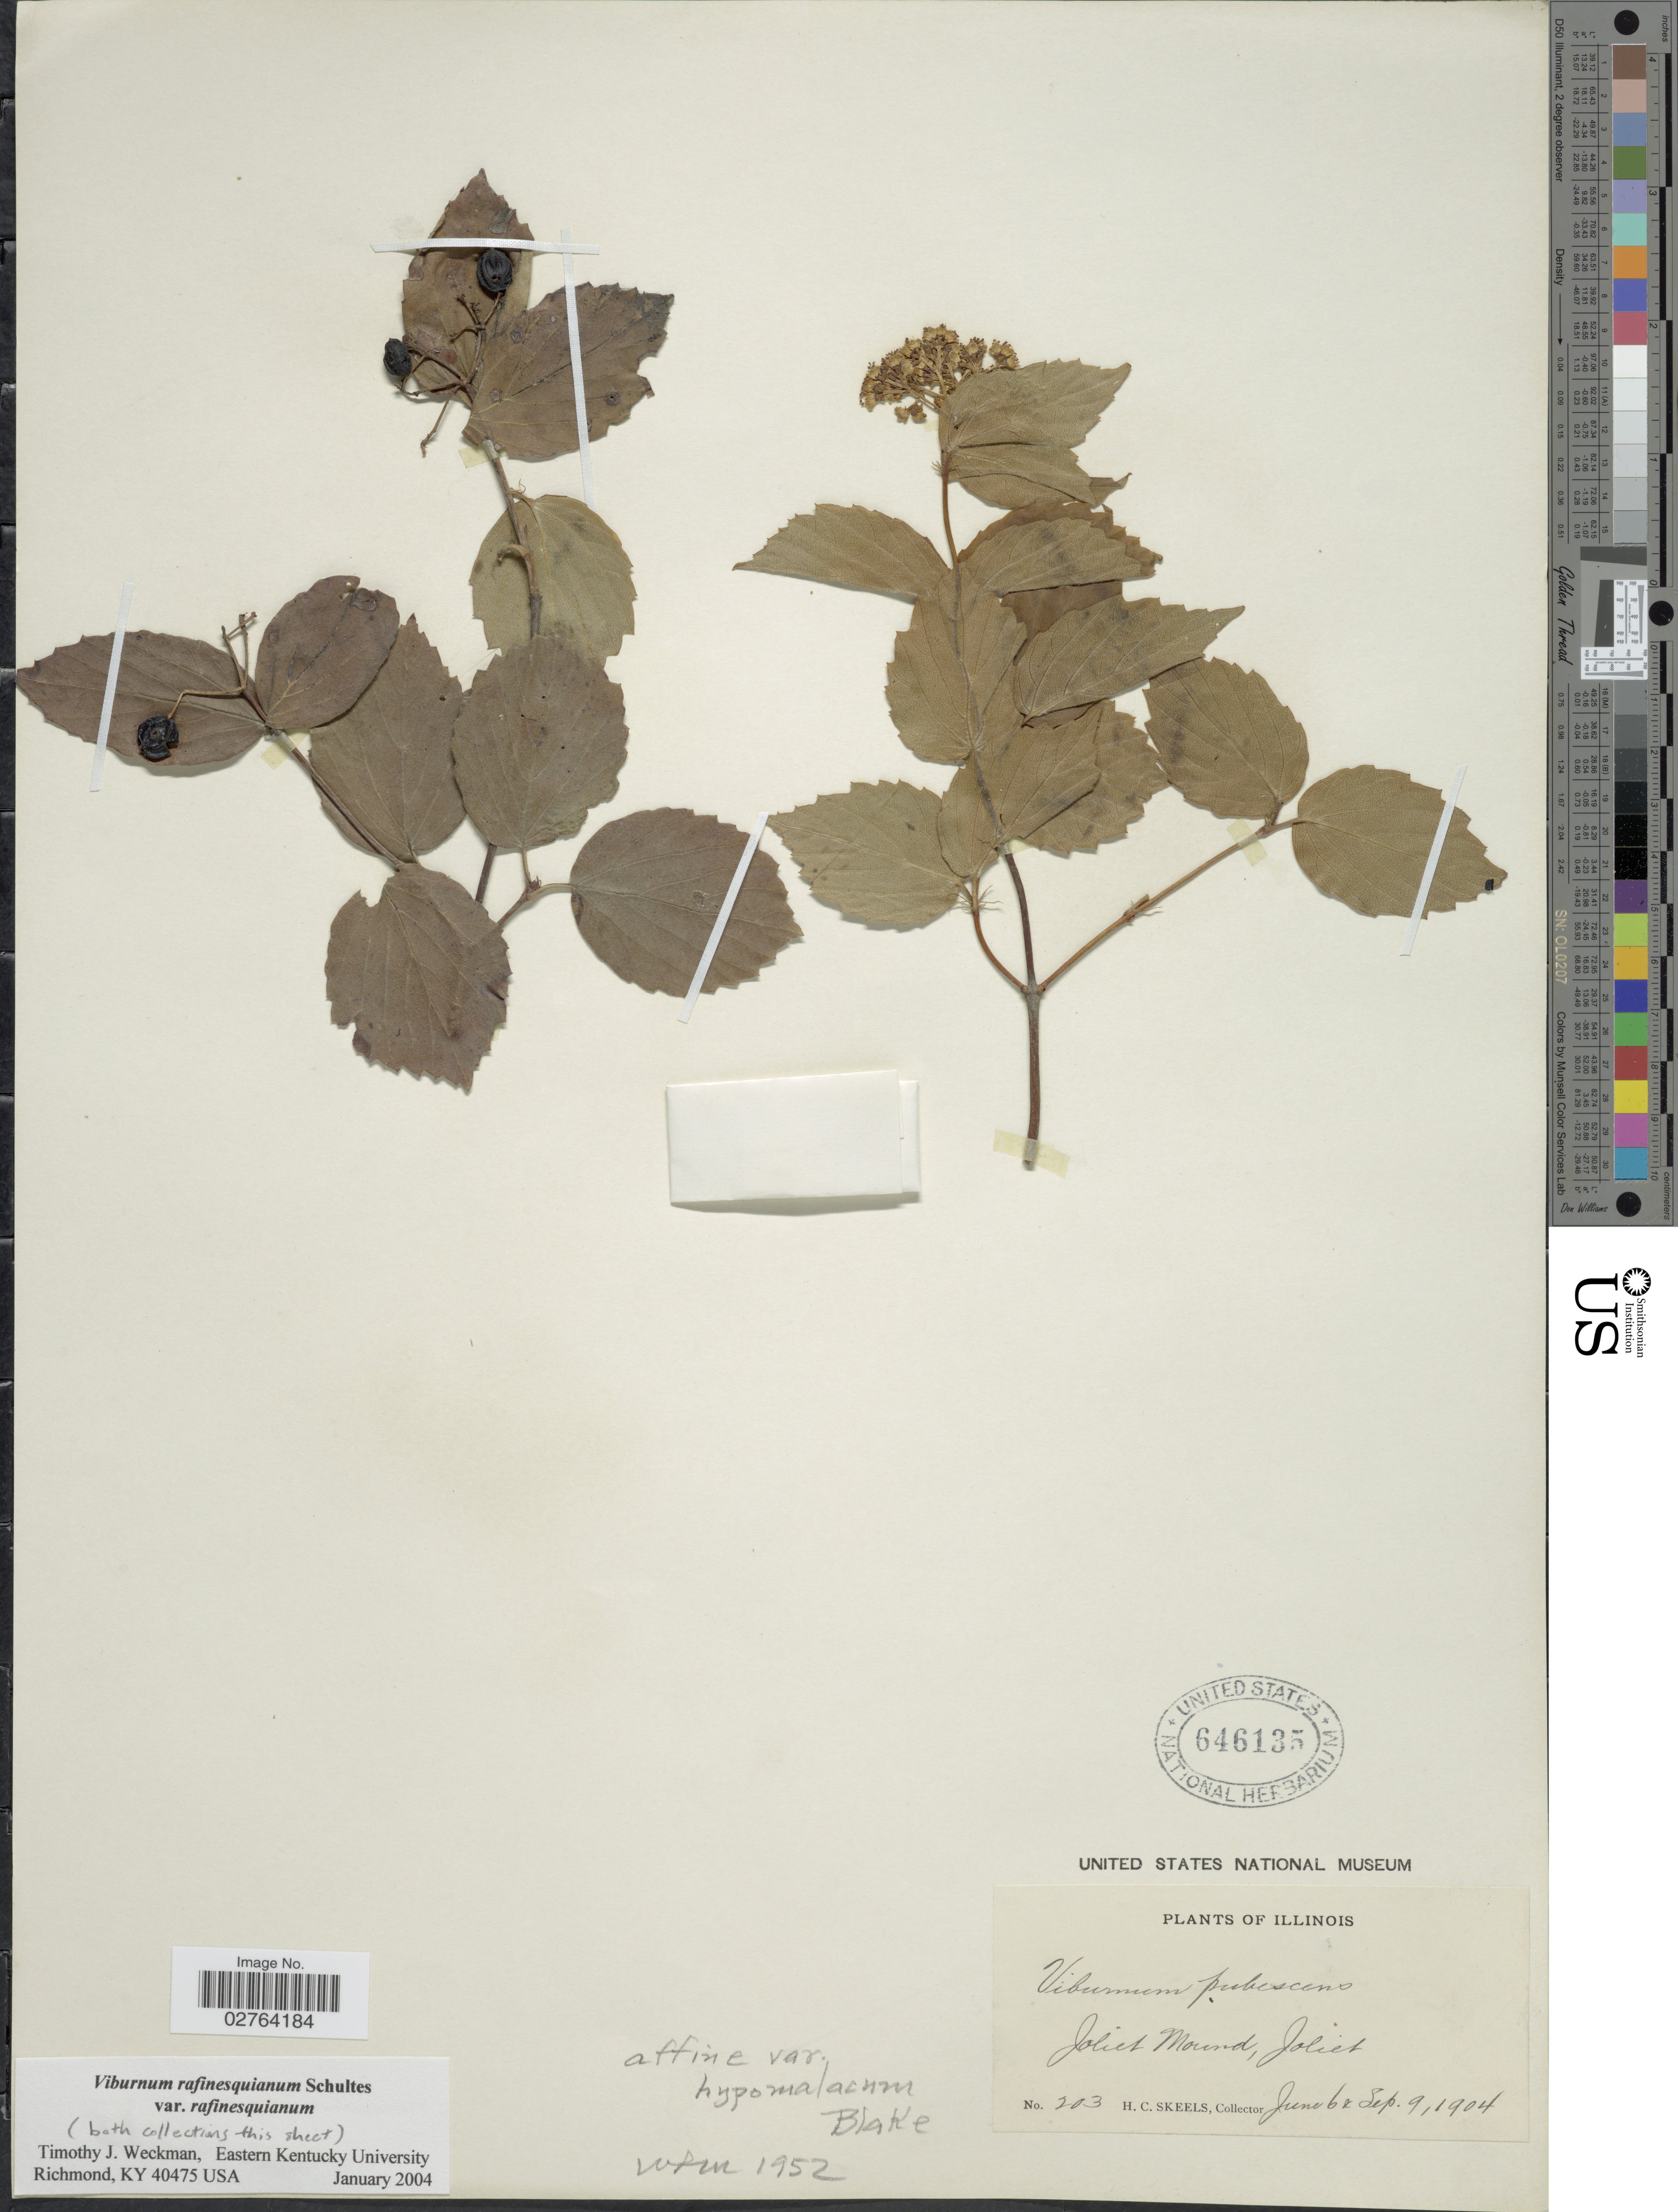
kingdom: Plantae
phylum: Tracheophyta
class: Magnoliopsida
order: Dipsacales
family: Viburnaceae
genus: Viburnum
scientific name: Viburnum rafinesqueanum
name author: Schult.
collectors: H. Skeels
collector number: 203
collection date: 1904-06-06/1904-09-09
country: United States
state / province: Illinois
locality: Joliet Mound, Joliet.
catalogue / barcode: US 646135